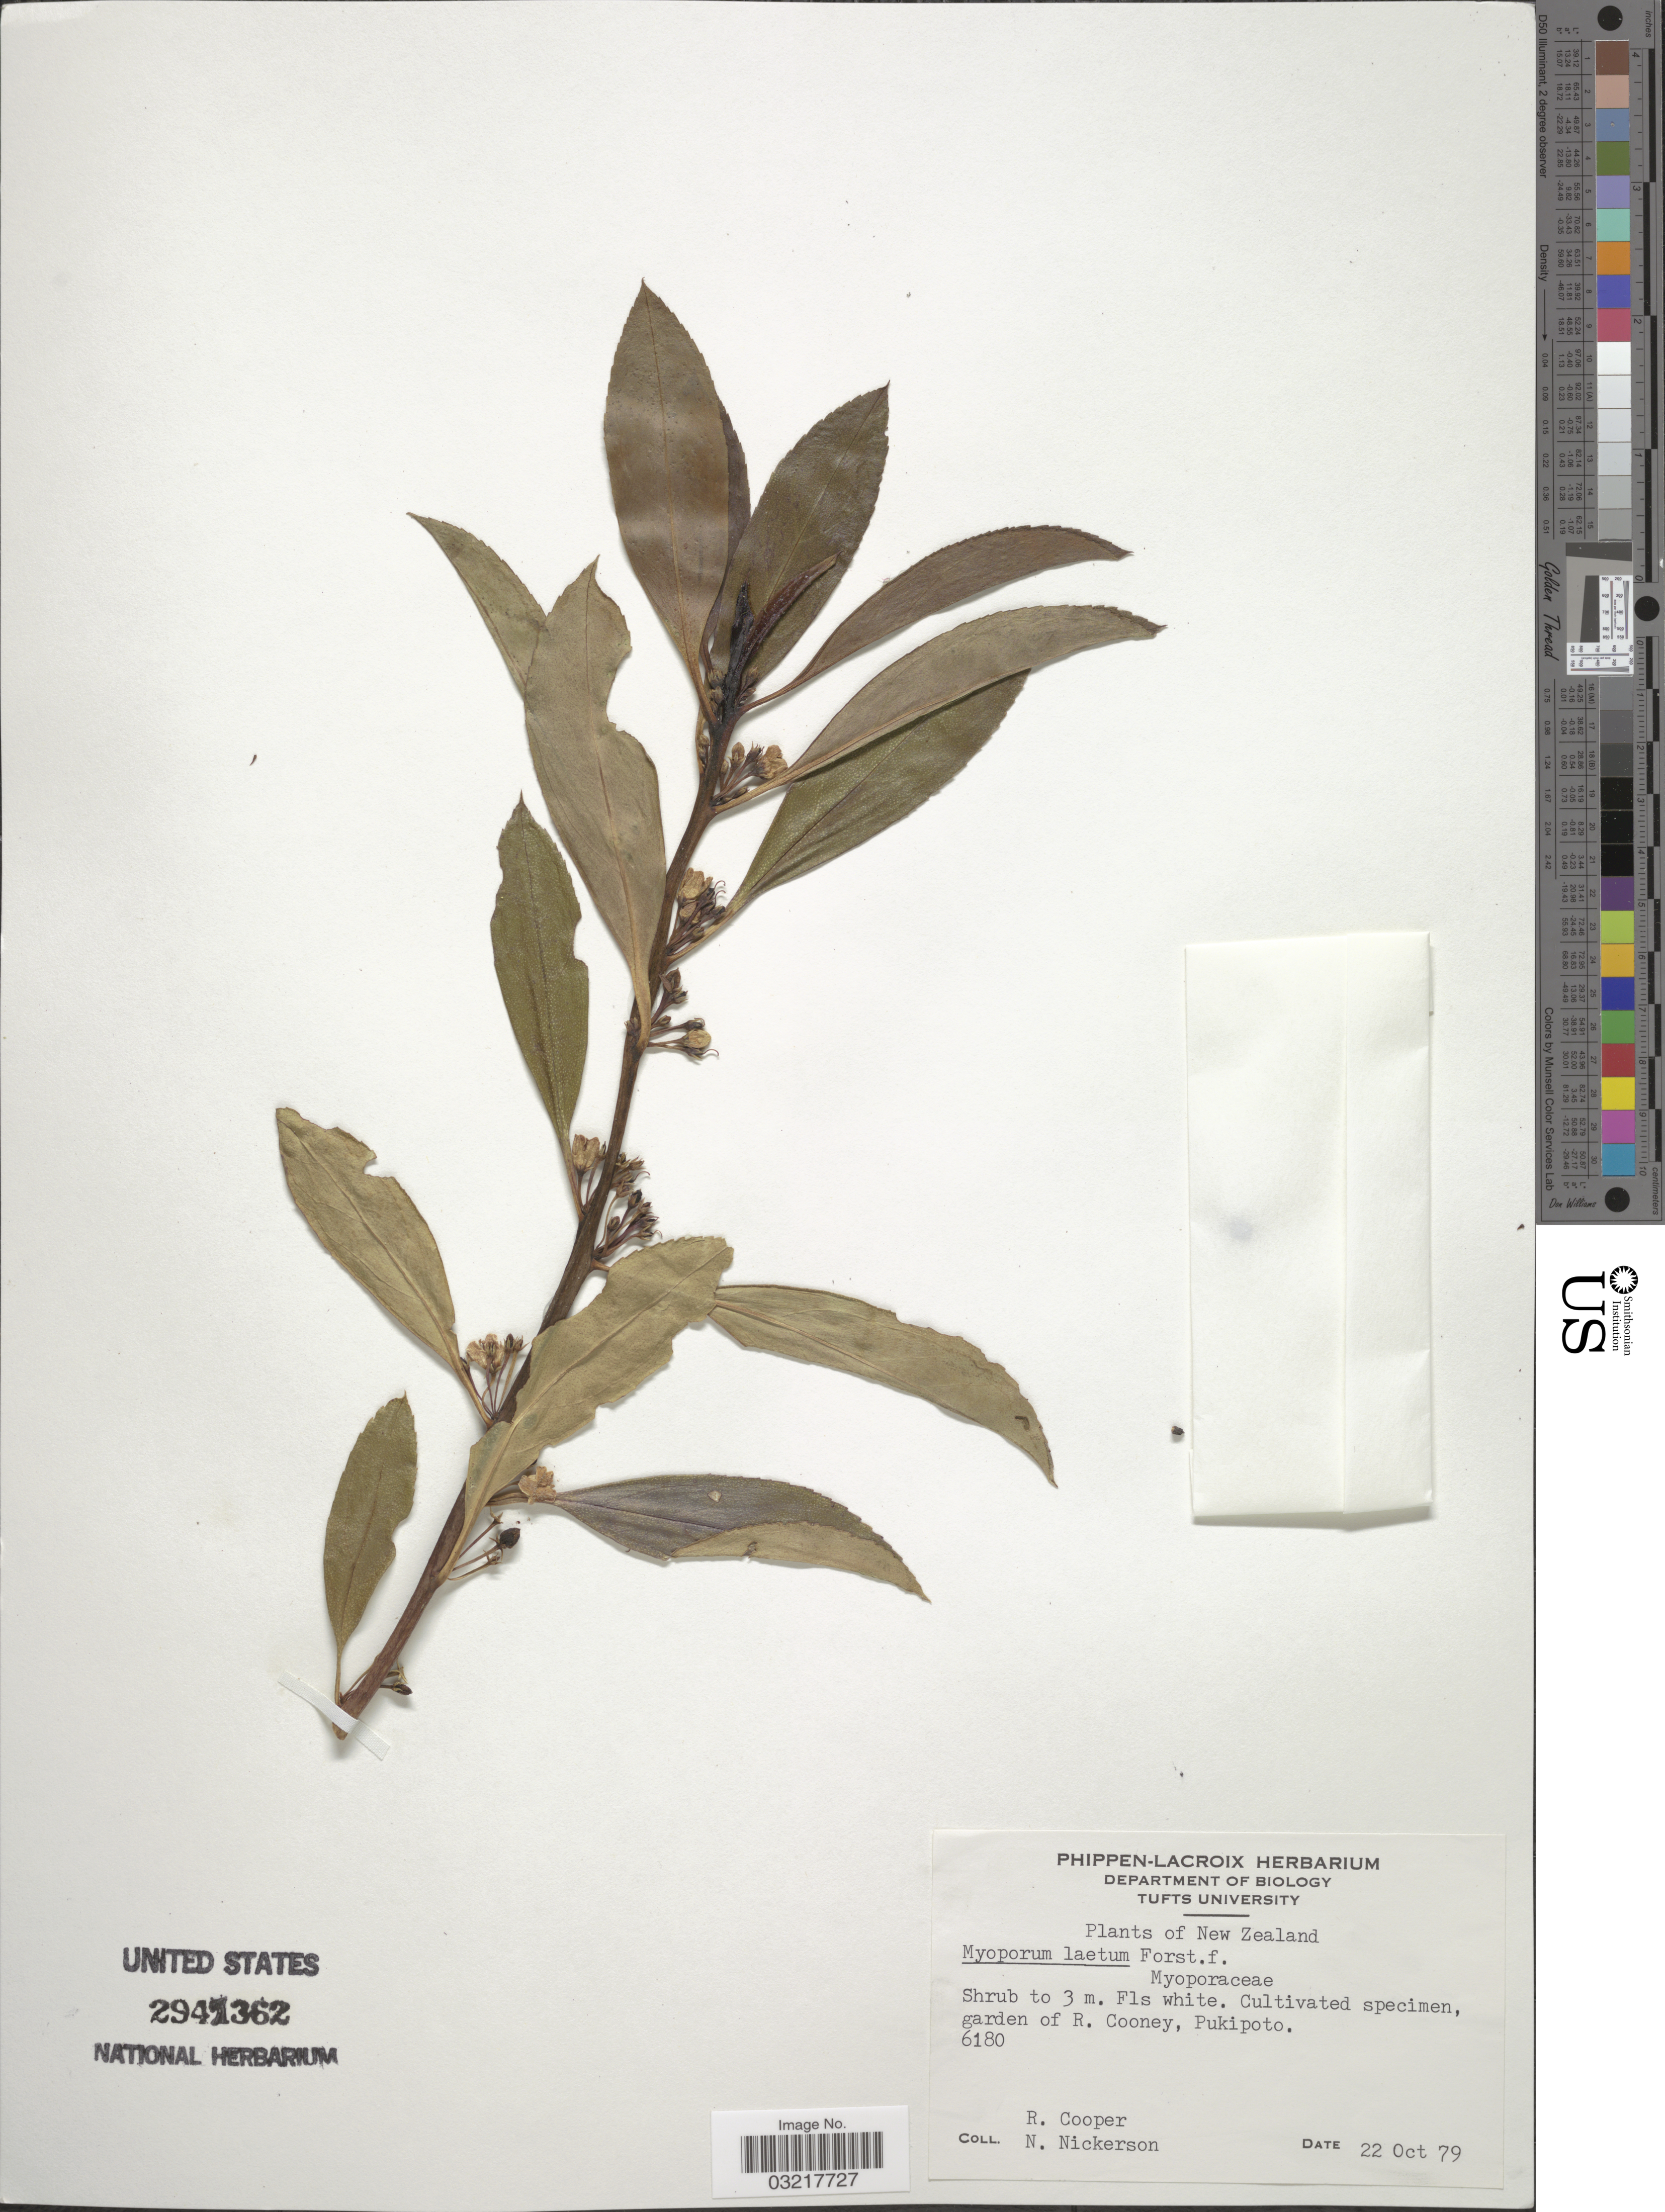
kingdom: Plantae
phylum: Tracheophyta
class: Magnoliopsida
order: Lamiales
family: Scrophulariaceae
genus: Myoporum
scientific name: Myoporum laetum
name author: G. Forst.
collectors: R. Cooper & N. Nickerson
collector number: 6180?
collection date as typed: Transcribed d/m/y: 22/10/79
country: New Zealand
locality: Garden of R. Cooney, Pukipoto.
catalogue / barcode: US 2941362